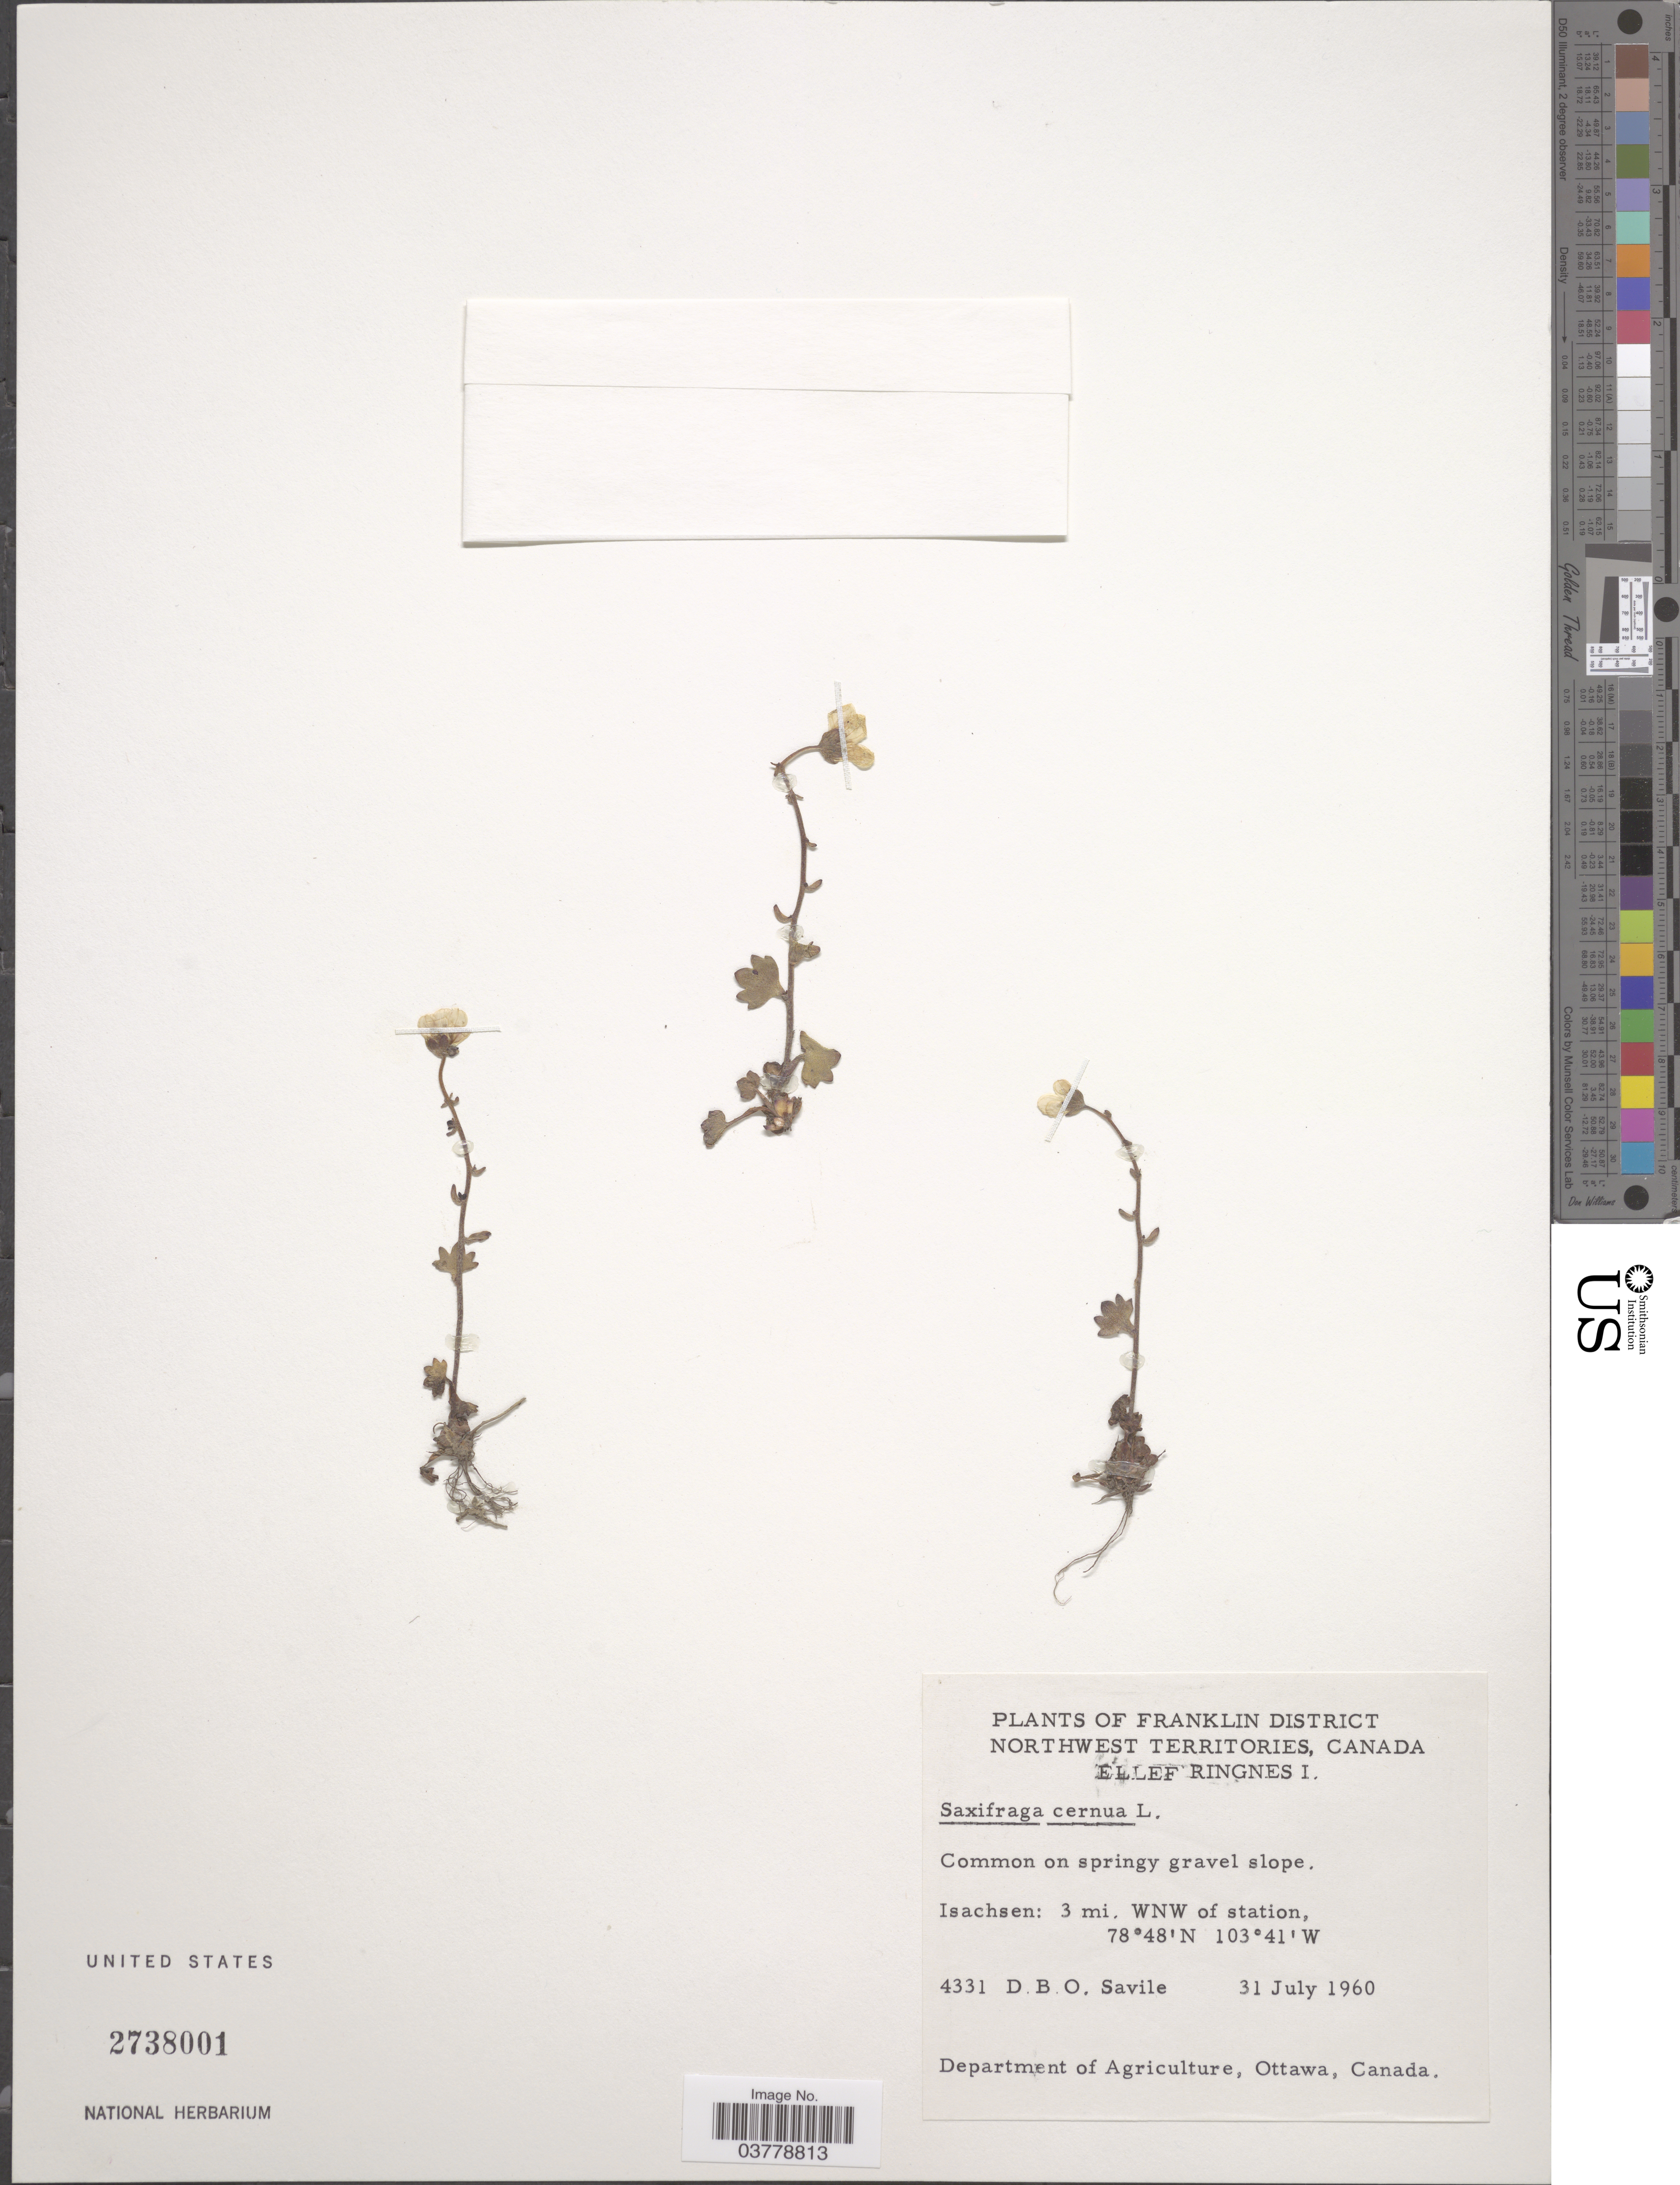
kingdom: Plantae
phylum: Tracheophyta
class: Magnoliopsida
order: Saxifragales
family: Saxifragaceae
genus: Saxifraga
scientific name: Saxifraga cernua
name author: L.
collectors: D. Savile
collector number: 4331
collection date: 1960-07-31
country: Canada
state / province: Northwest Territories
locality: Franklin District. Ellef Ringnes I. Isachsen: 3 mi. WNW of station.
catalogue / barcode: US 2738001